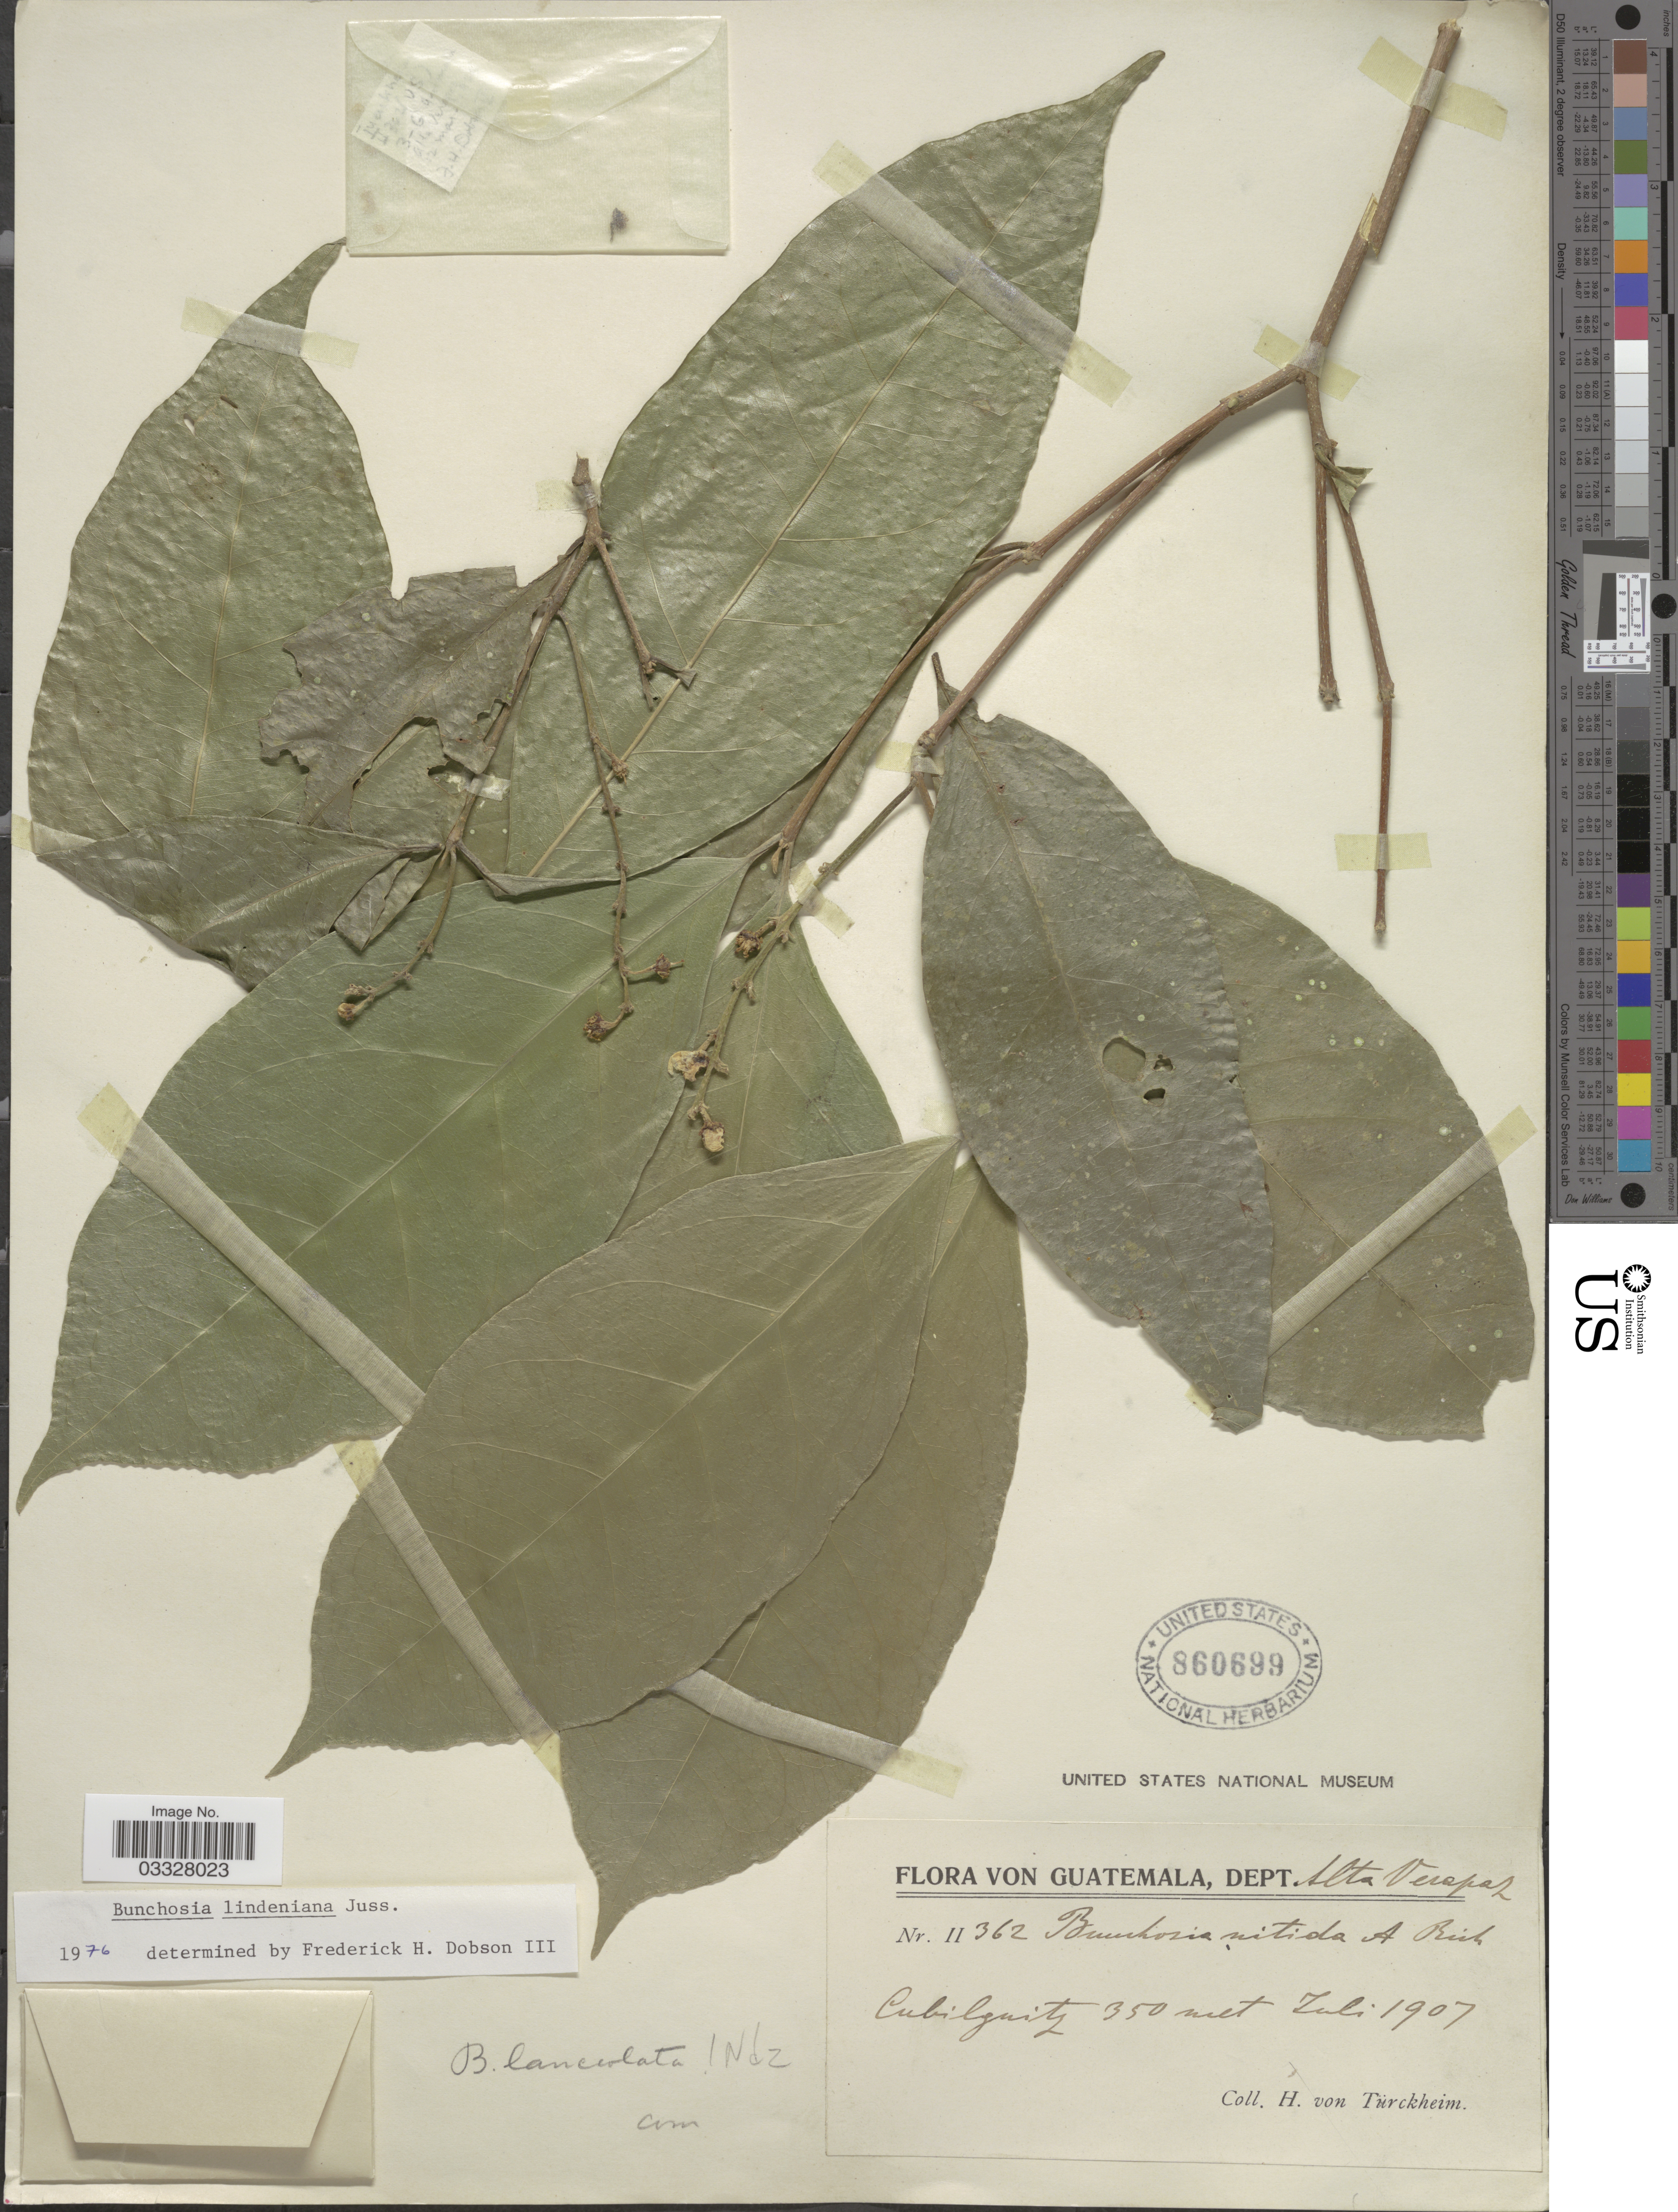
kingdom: Plantae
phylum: Tracheophyta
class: Magnoliopsida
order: Malpighiales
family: Malpighiaceae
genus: Bunchosia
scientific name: Bunchosia lindeniana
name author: A. Juss.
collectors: H. von Türckheim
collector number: II362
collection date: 1907-07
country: Guatemala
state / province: Alta Verapaz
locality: Dept. Alta Verapaz. Cubilquitz.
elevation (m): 350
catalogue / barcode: US 860699